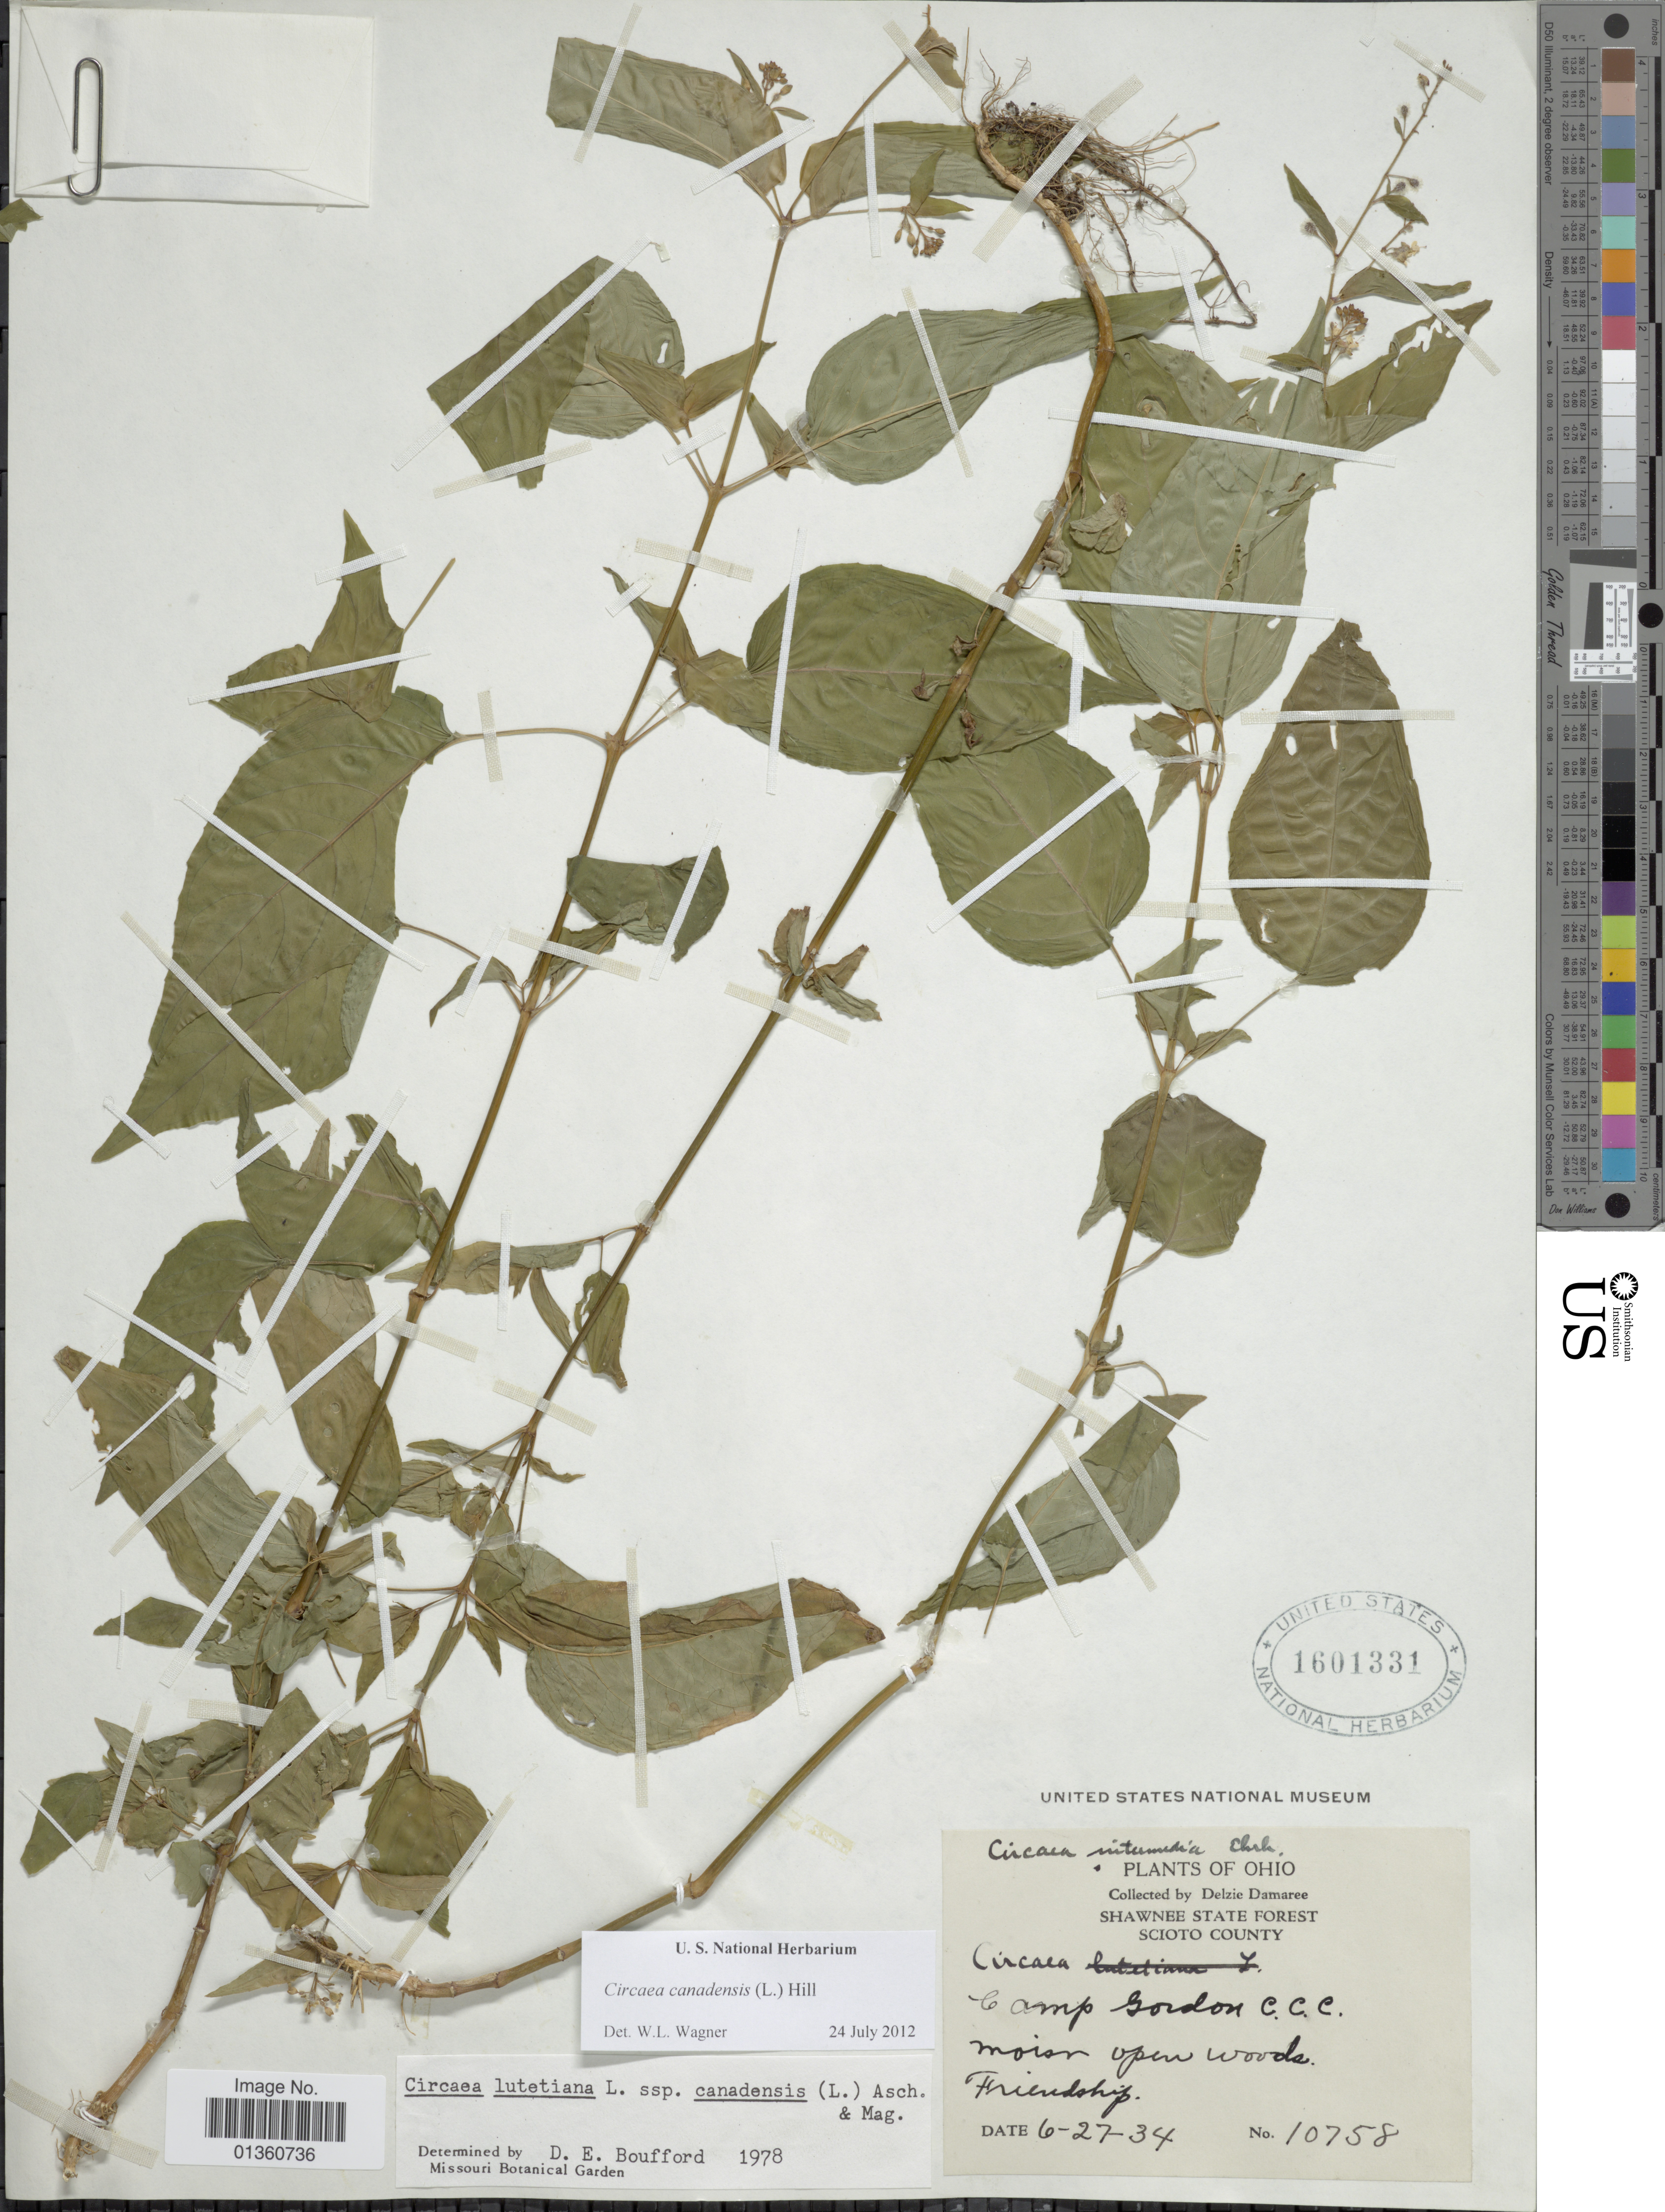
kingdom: Plantae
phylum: Tracheophyta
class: Magnoliopsida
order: Myrtales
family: Onagraceae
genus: Circaea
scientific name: Circaea canadensis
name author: (L.) Hill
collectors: D. Demaree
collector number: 10758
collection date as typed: Transcribed d/m/y: 27/6/34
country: United States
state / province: Ohio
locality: Shawnee State Forest.Scioto County. Friendship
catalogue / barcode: US 1601331